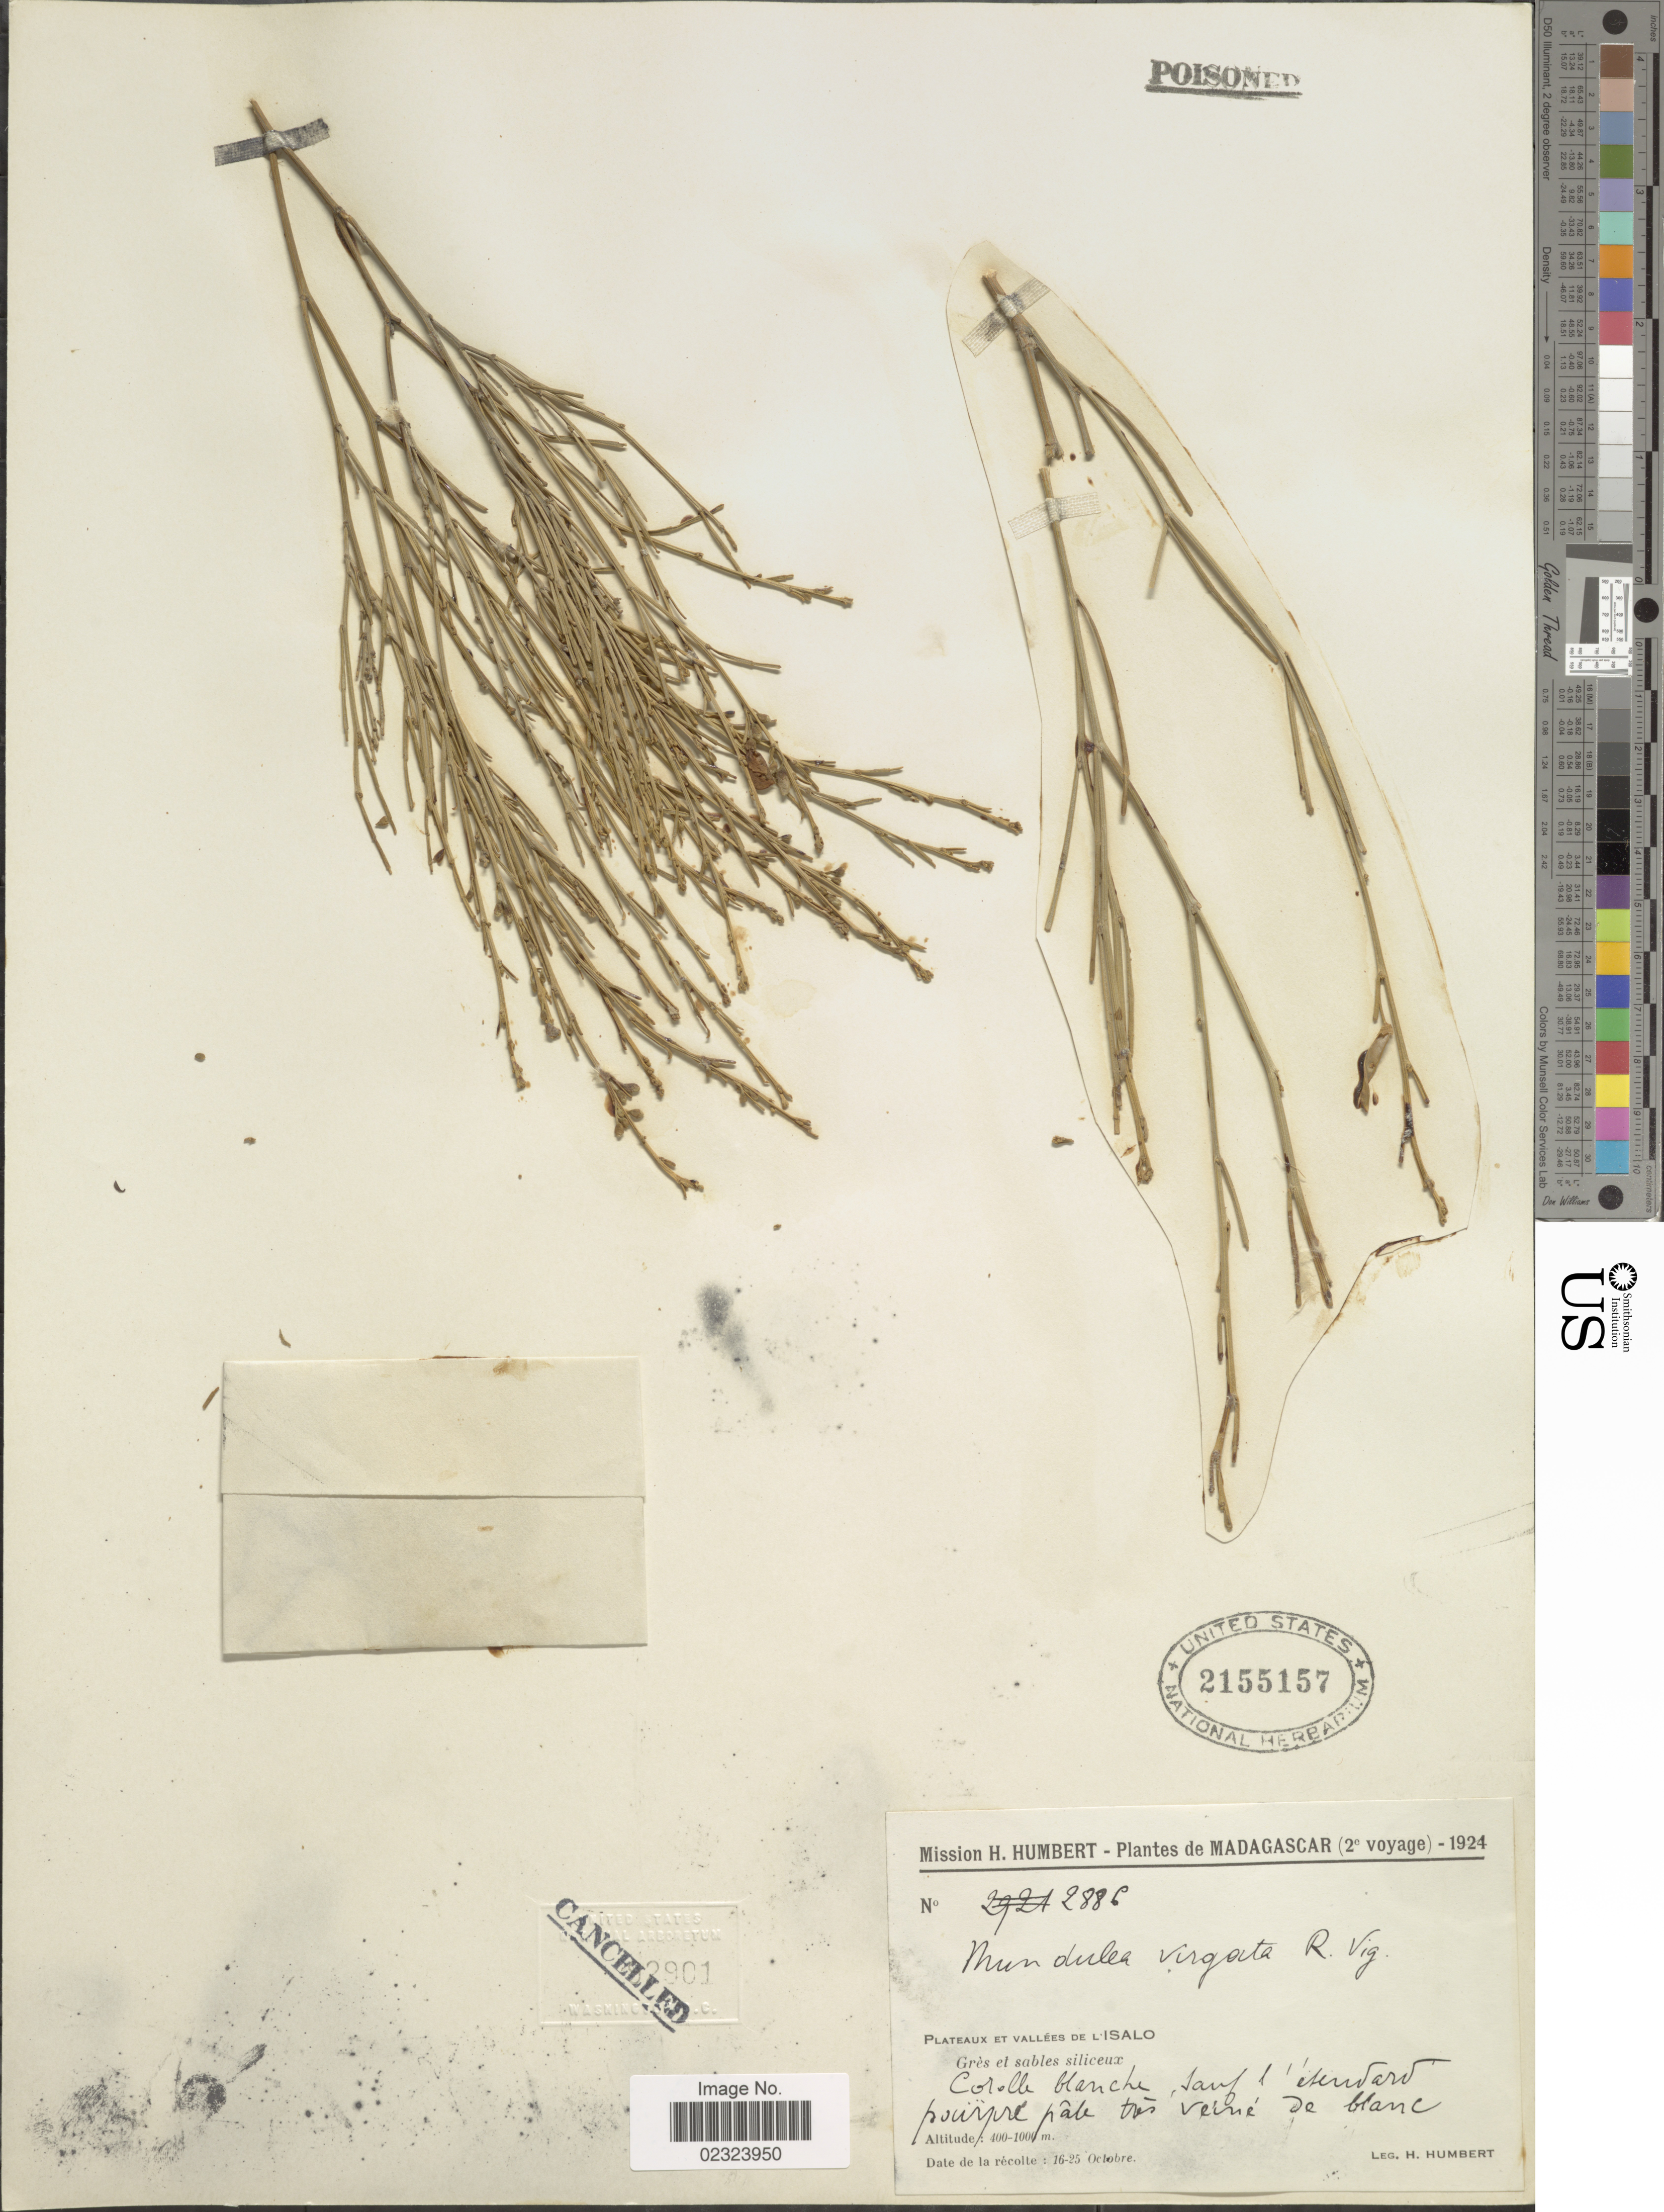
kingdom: Plantae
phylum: Tracheophyta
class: Magnoliopsida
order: Fabales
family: Fabaceae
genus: Mundulea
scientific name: Mundulea virgata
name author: R. Vig.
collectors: H. Humbert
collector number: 2886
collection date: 1924-10-16/1924-10-25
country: Madagascar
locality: Plateaux et Vallées de L'Isalo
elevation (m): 400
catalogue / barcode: US 2155157